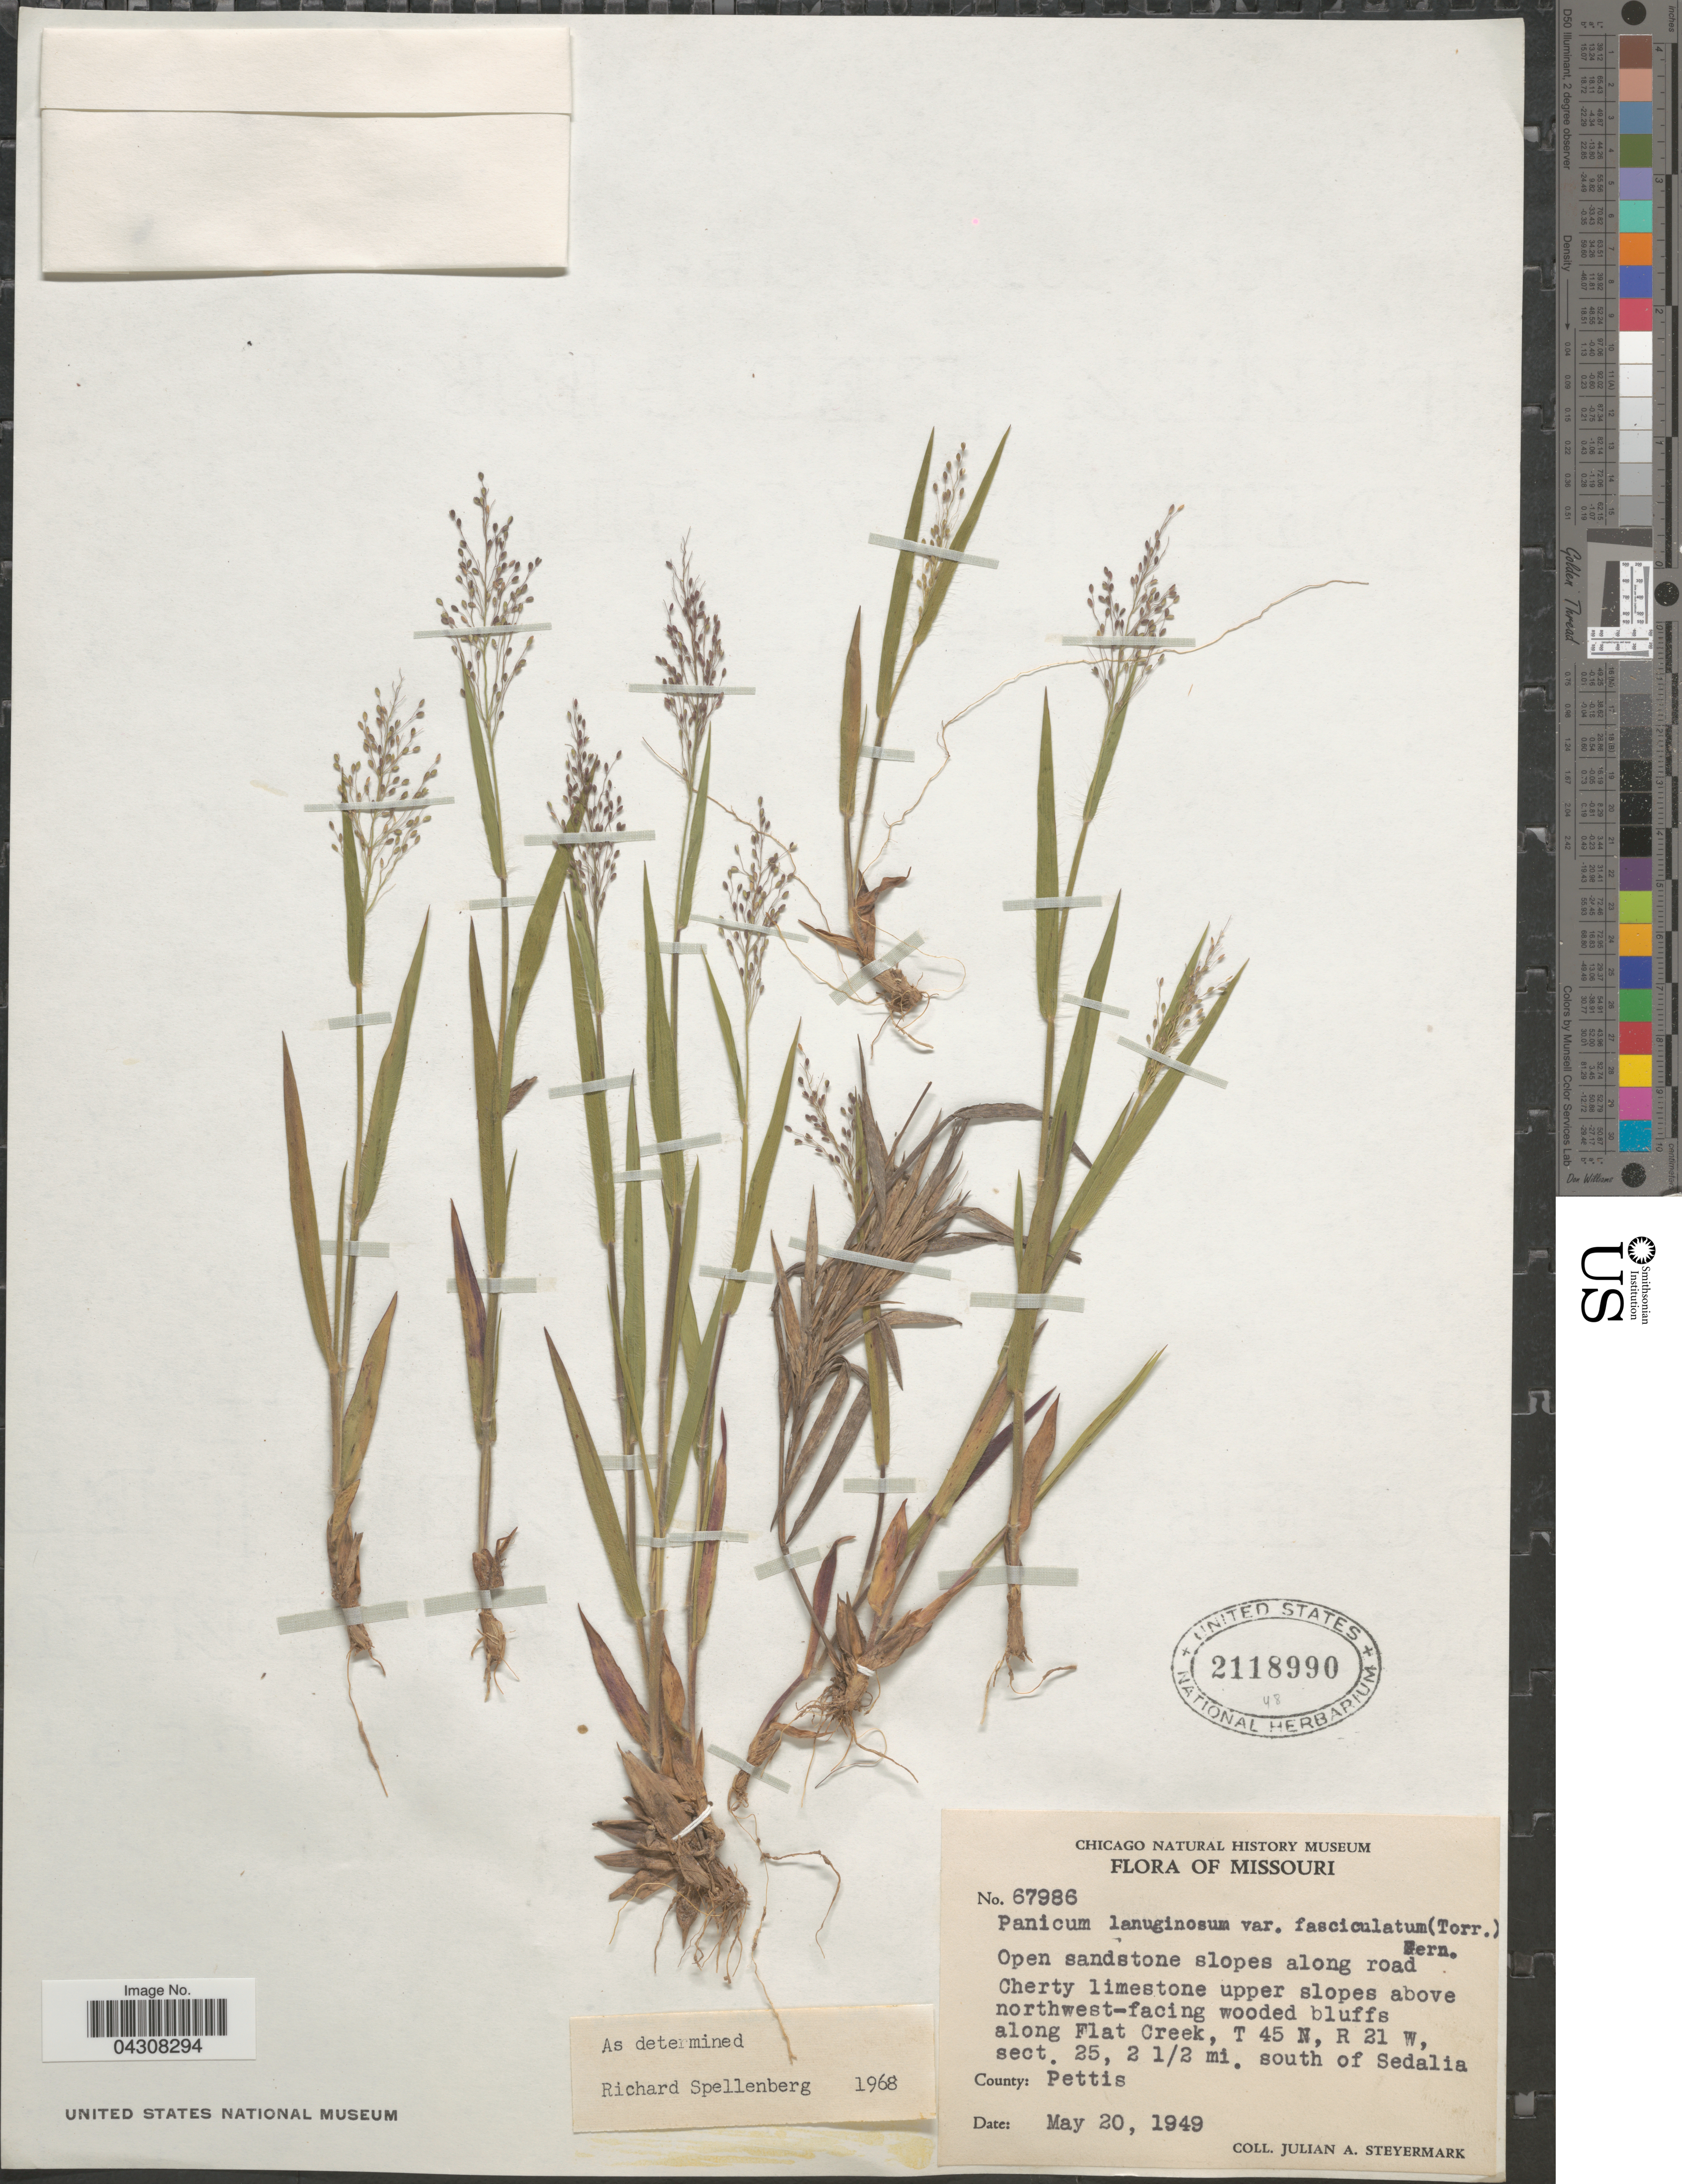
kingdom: Plantae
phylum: Tracheophyta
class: Liliopsida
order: Poales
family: Poaceae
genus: Dichanthelium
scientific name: Dichanthelium acuminatum var. acuminatum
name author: (Sw.) Gould & C.A. Clark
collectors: J. Steyermark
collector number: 67986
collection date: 1949-05-20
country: United States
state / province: Missouri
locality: Open sandstone slopes along road Cherty limestone upper slopes above northwest-facing wooded bluffs along Flat Creek, T 45 N, R 21 W, sect. 25, 2 1/2 mi. south of Sedalia. County: Pettis.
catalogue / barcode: US 2118990